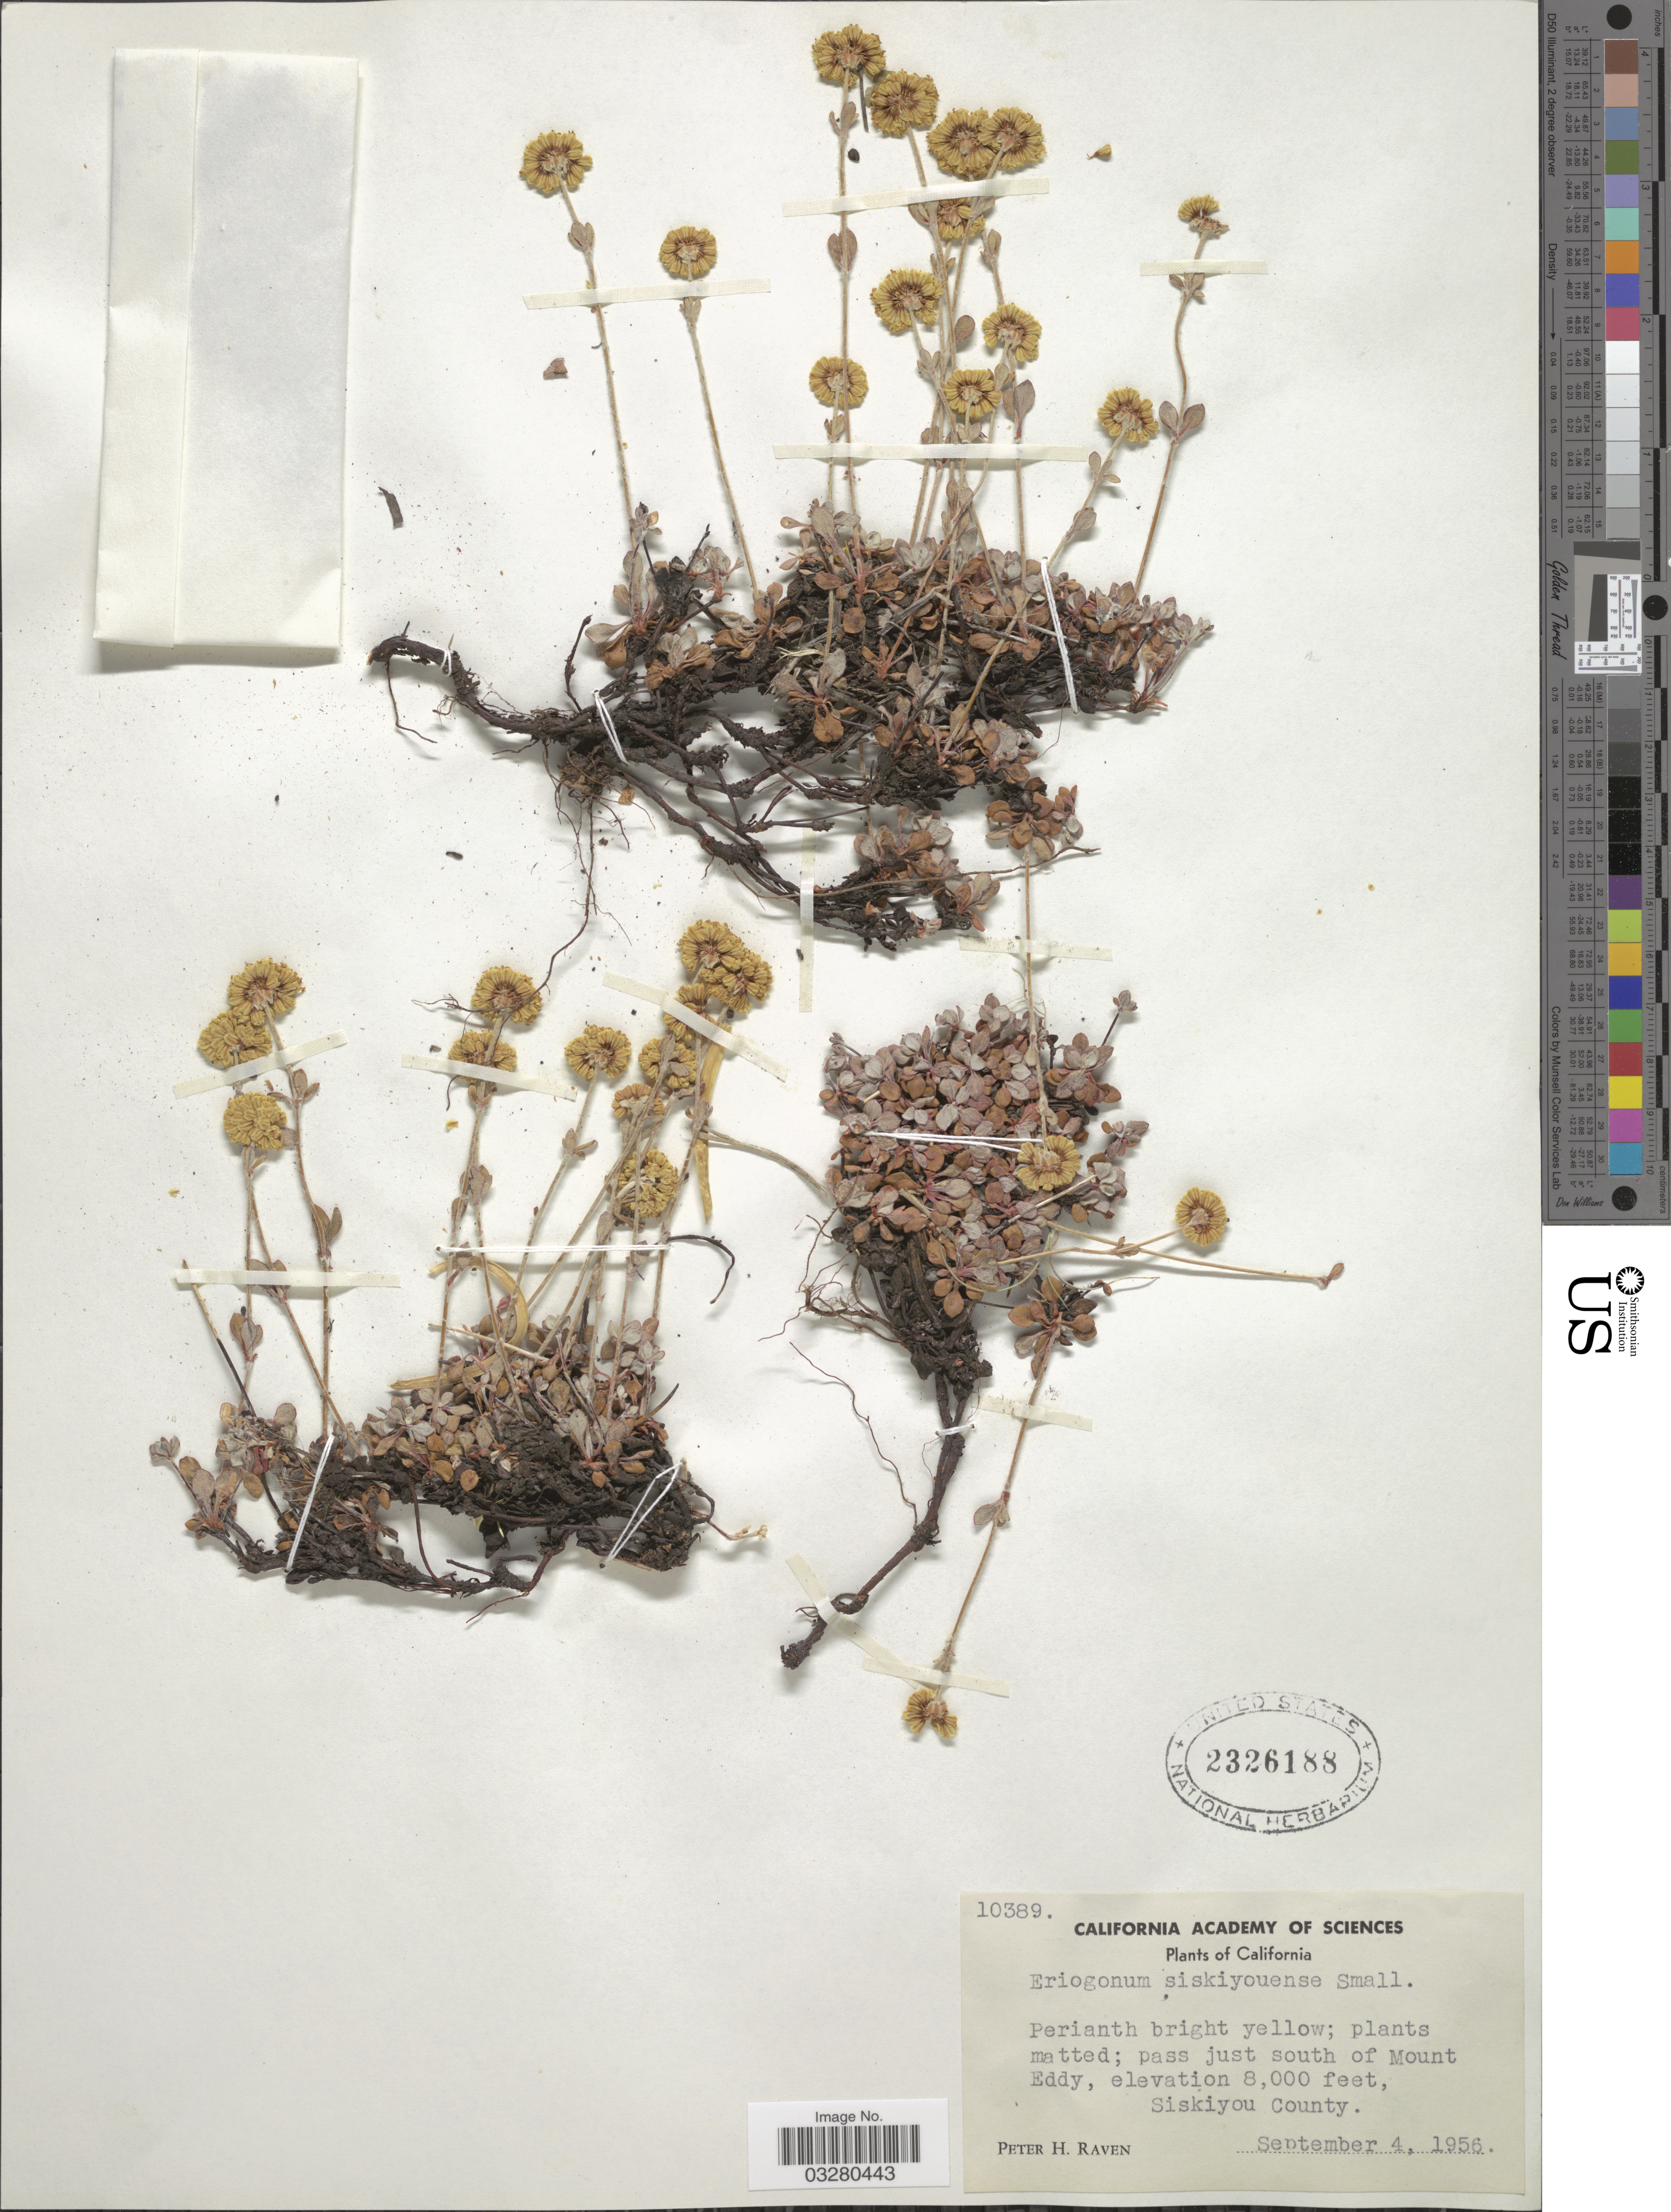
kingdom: Plantae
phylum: Tracheophyta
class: Magnoliopsida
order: Caryophyllales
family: Polygonaceae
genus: Eriogonum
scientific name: Eriogonum siskyouense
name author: Small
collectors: P. Raven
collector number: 10389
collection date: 1956-09-04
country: United States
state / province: California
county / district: Siskiyou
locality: Pass just south of Mount Eddy. Siskiyou County.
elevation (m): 2438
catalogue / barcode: US 2326188